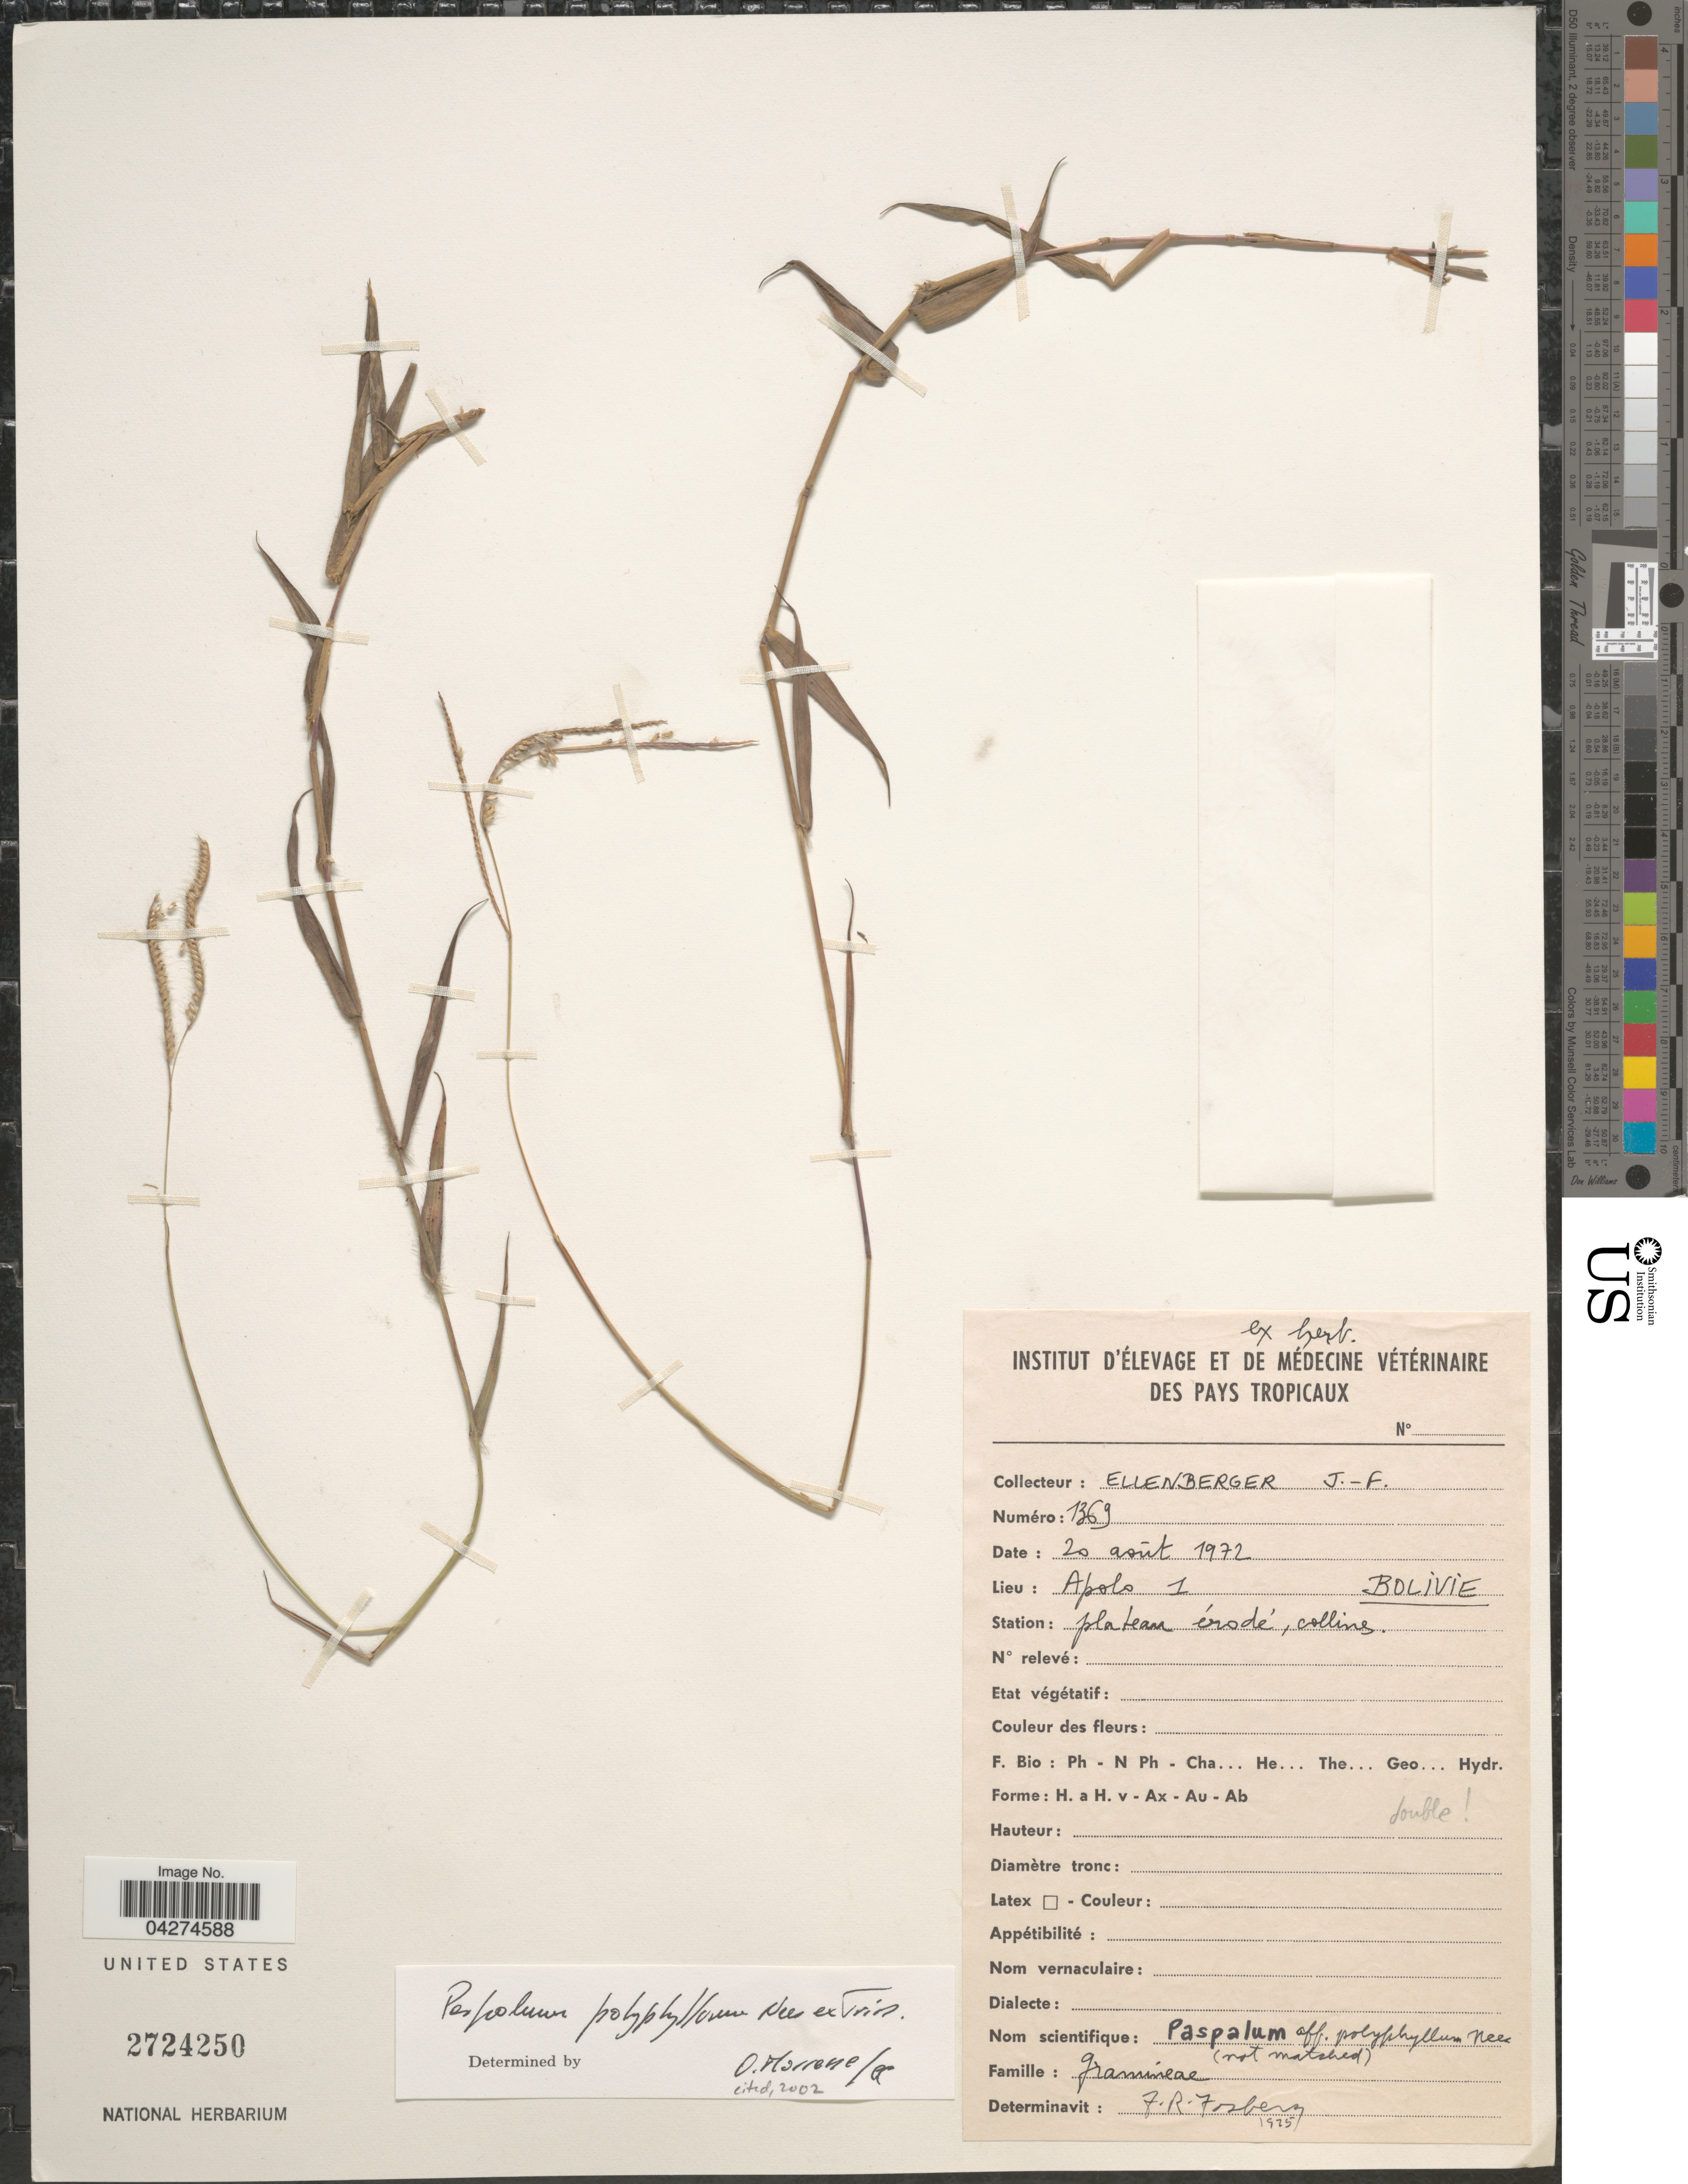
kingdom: Plantae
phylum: Tracheophyta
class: Liliopsida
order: Poales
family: Poaceae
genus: Paspalum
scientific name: Paspalum polyphyllum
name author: Nees ex Trin.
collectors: J. Ellenberger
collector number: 1369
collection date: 1972-08-20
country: Bolivia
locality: Apolo 1. Plateau érodé, collines.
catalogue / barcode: US 2724250